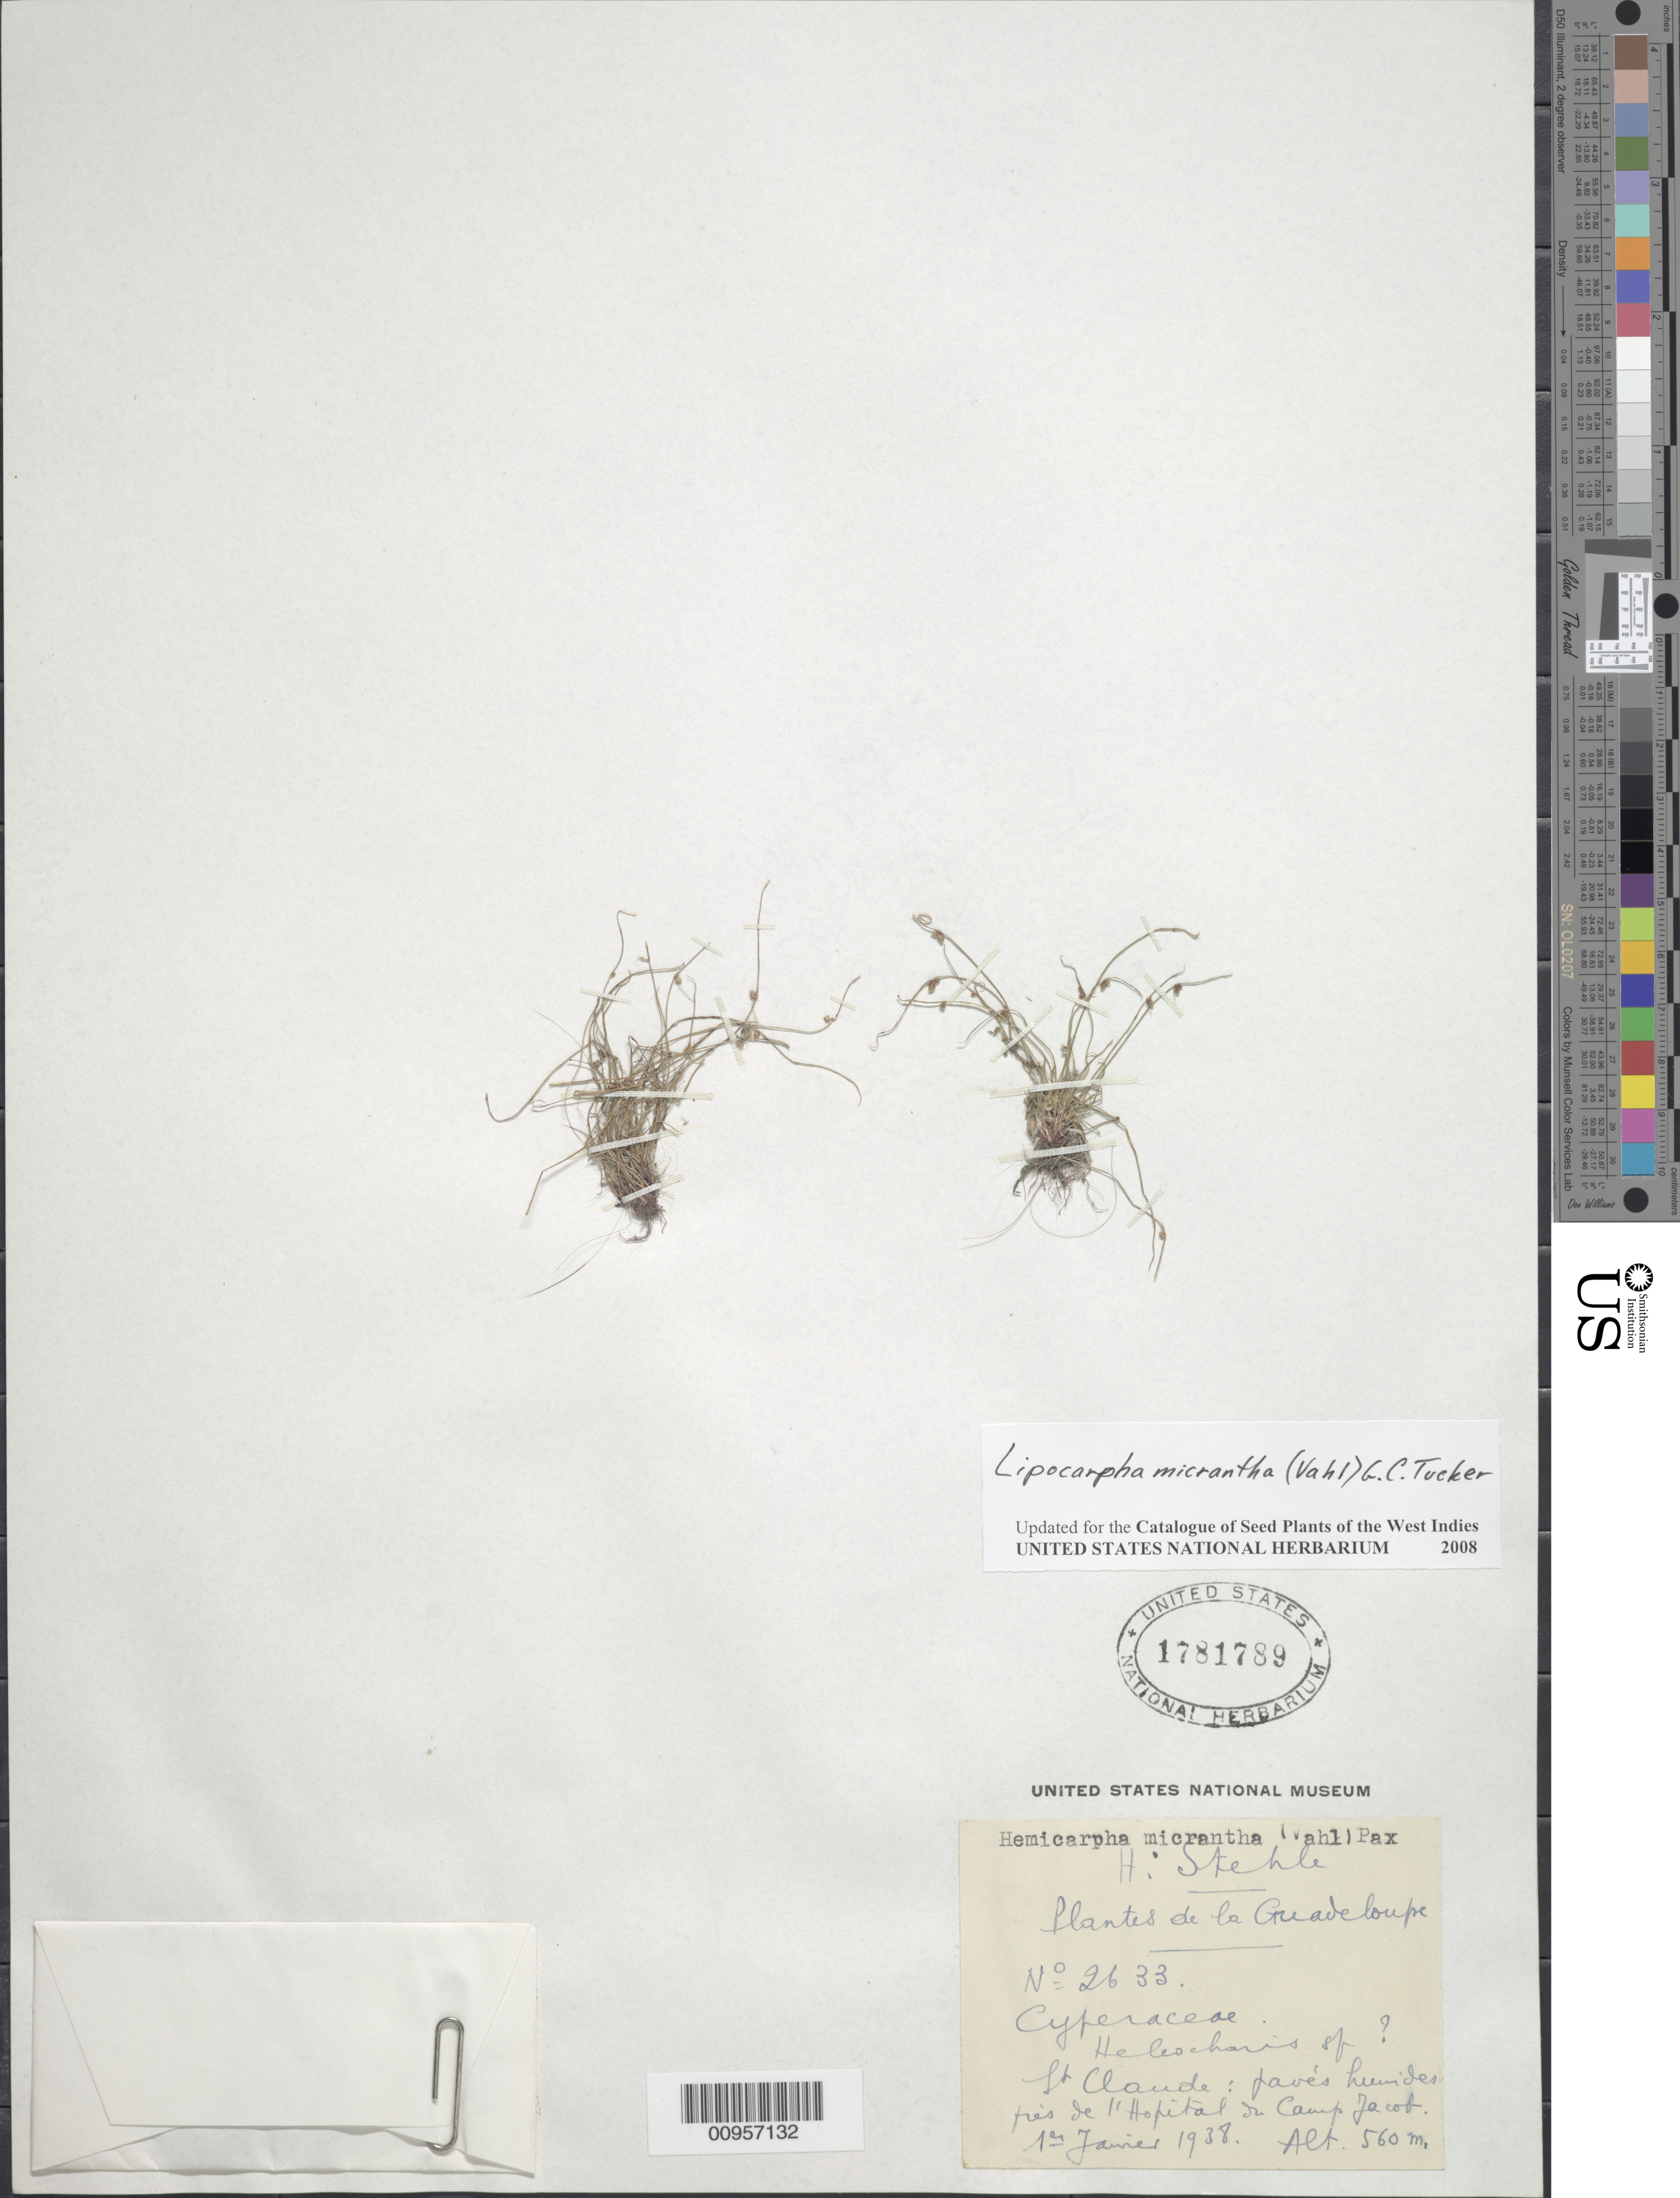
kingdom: Plantae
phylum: Tracheophyta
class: Liliopsida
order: Poales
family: Cyperaceae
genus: Cyperus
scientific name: Cyperus subsquarrosus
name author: (Muhl.) Bauters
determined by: Strong, M. T., (US), Smithsonian Institution - National Museum of Natural History (UNITED STATES)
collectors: H. Stehlé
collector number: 2633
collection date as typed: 01 Jan 1938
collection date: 1938-01-01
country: Guadeloupe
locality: St. Claude, prés de l'Hopital du Camp Jacob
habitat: "pavés humides"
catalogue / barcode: US 1781789